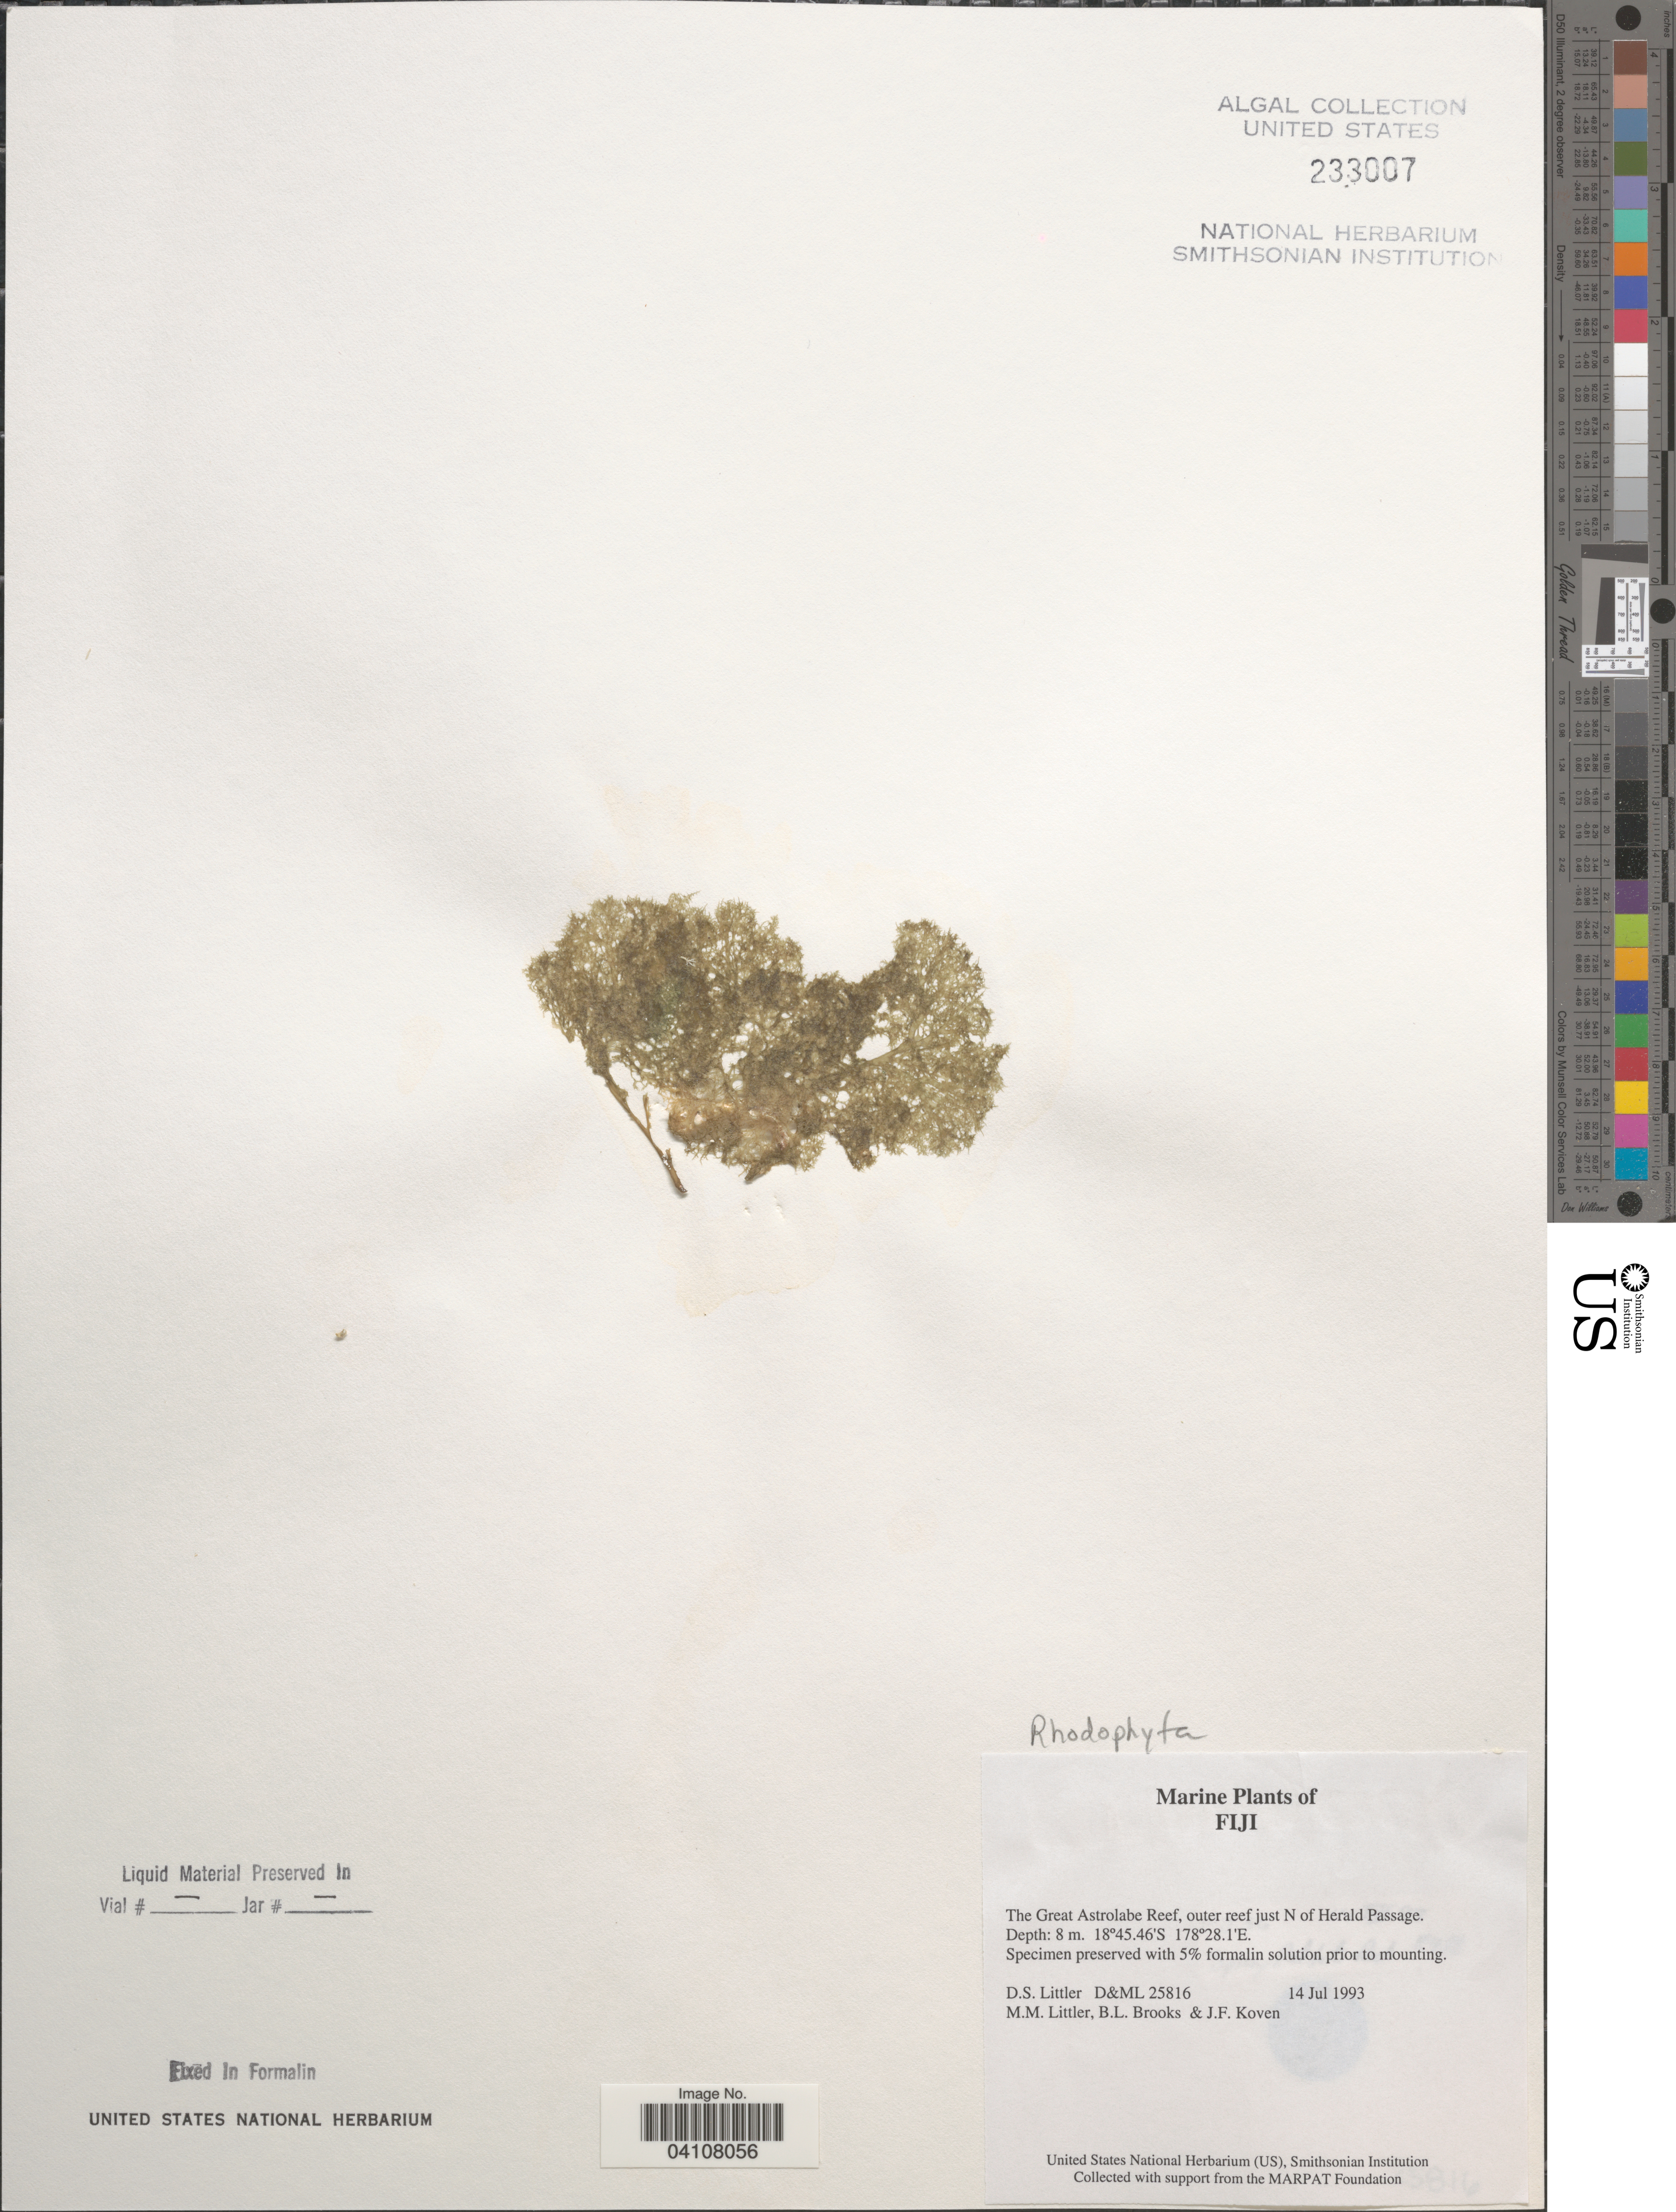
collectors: D. S. Littler, B. Brooks & J. Koven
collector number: D&ML25816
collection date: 1993-07-14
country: Fiji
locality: The Great Astrolabe Reef, outer reef just N of Herald Passage.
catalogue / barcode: US 233007